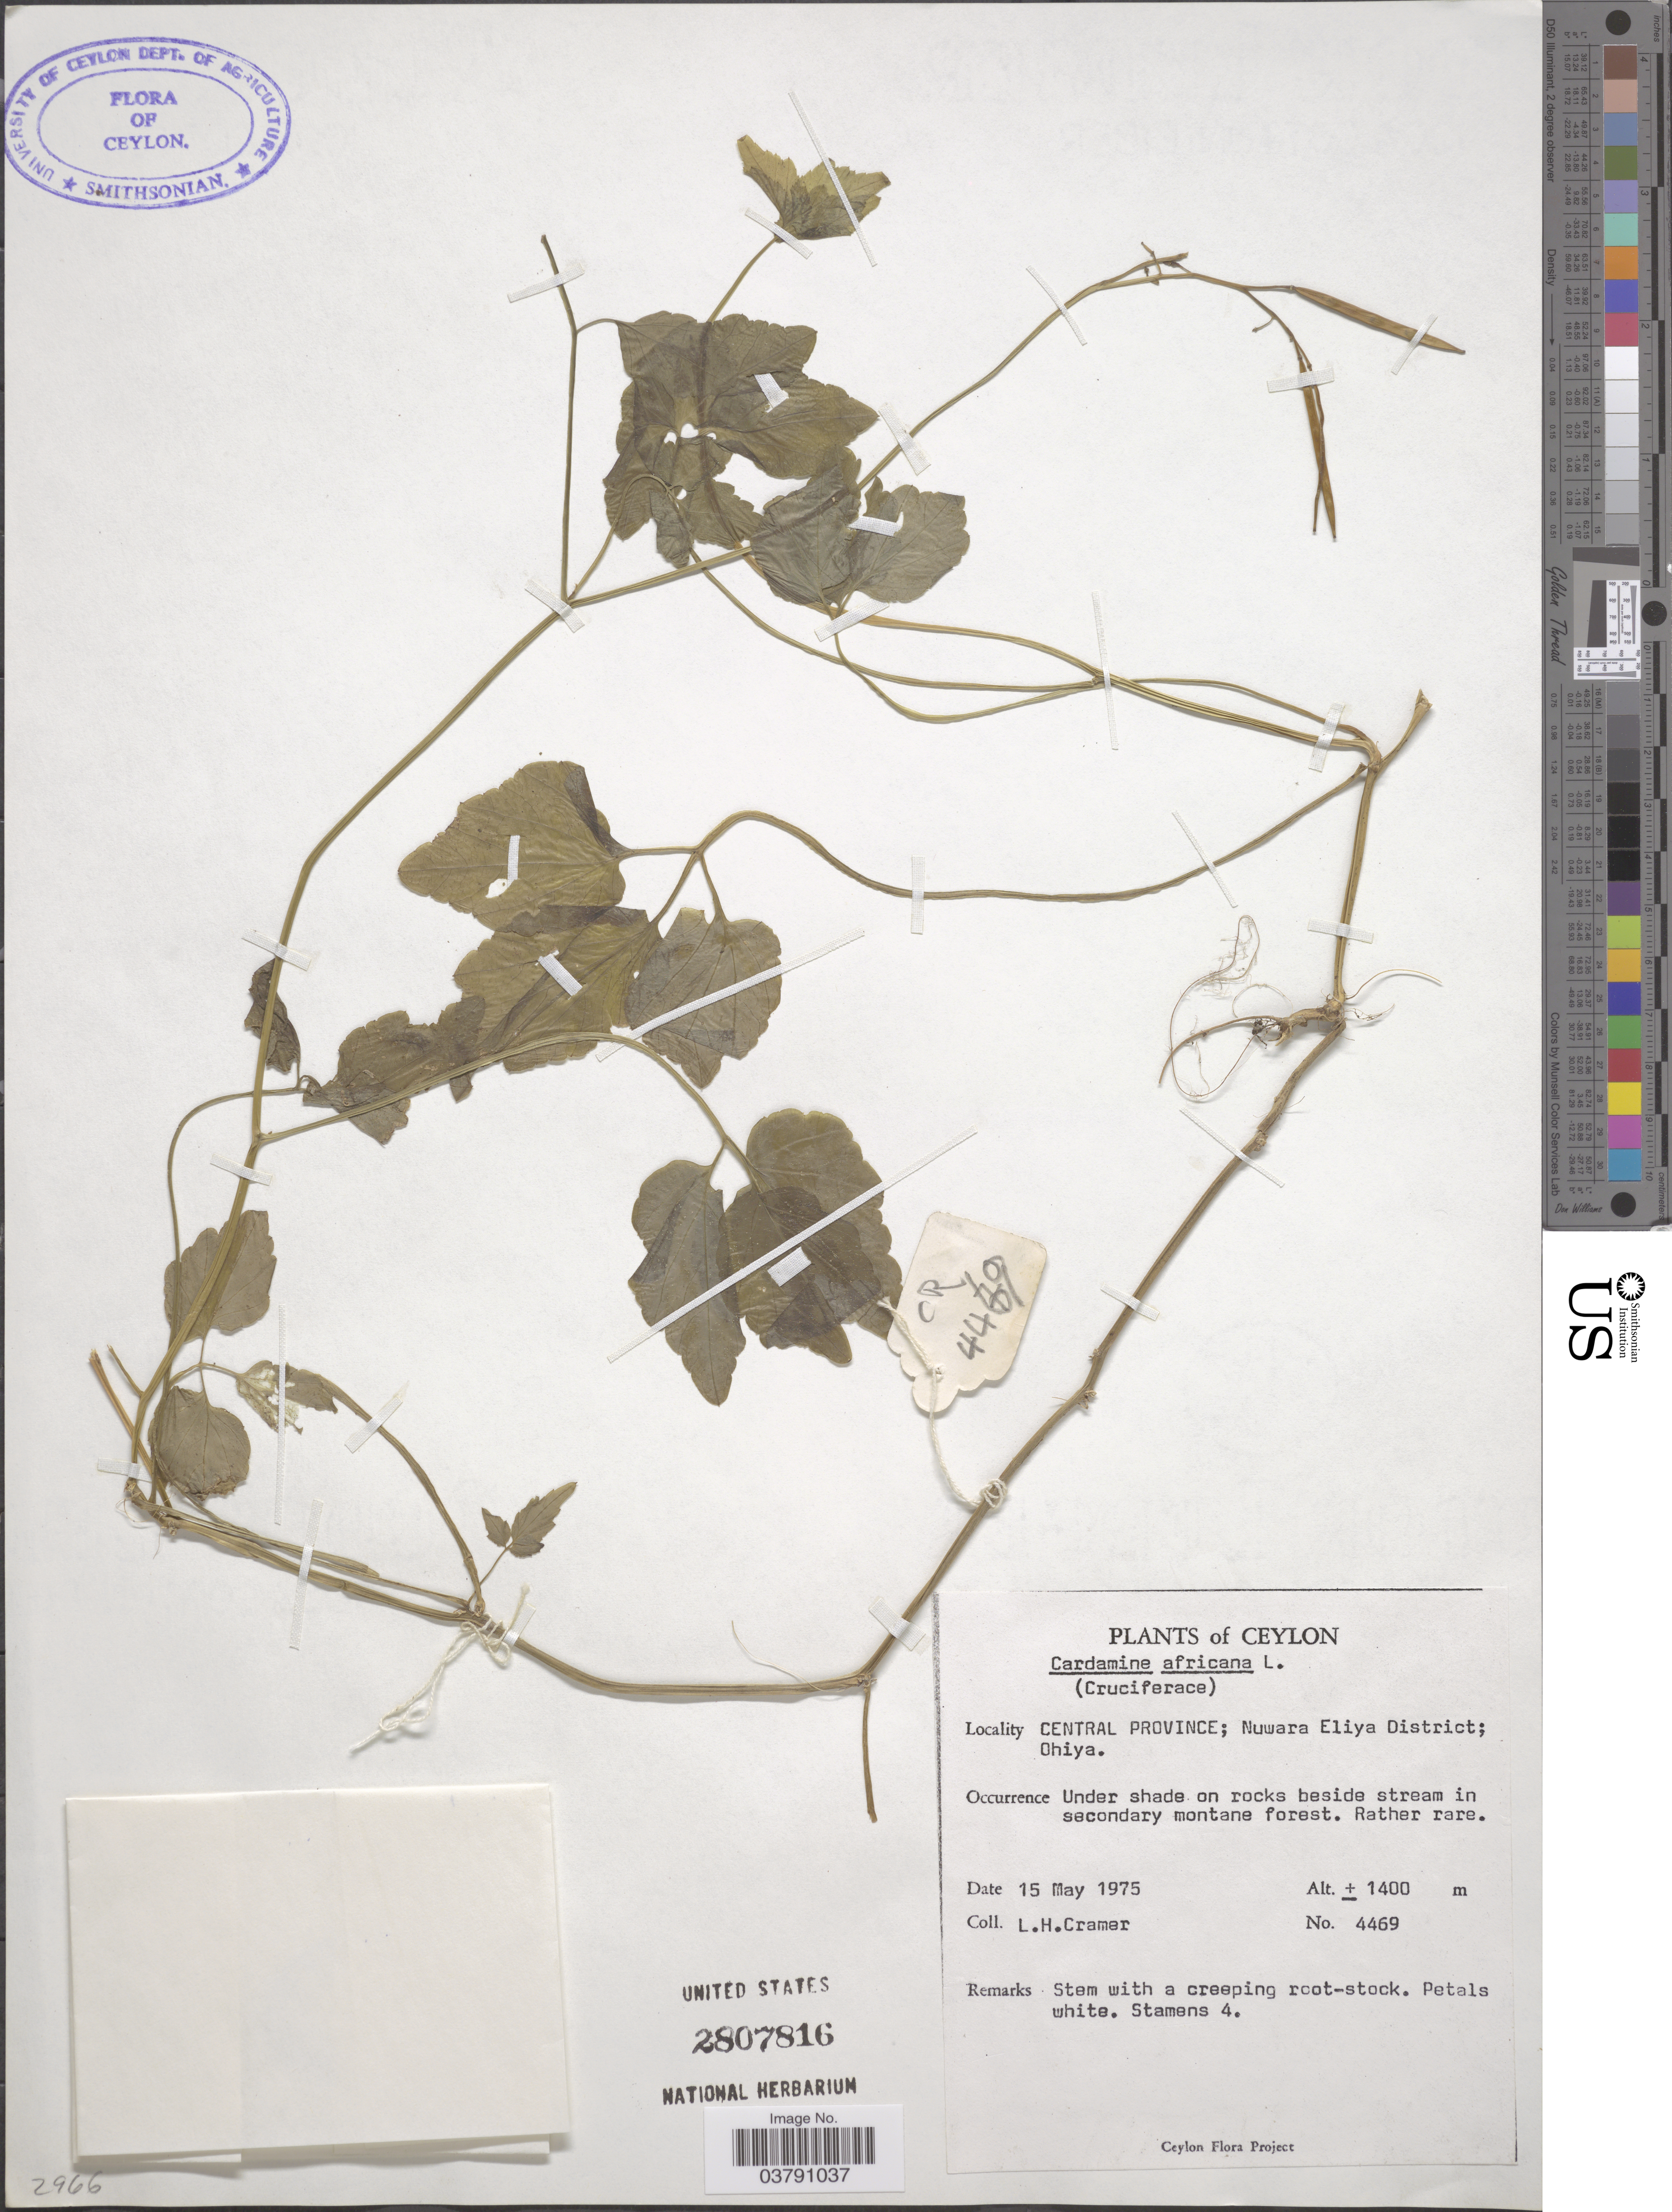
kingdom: Plantae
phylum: Tracheophyta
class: Magnoliopsida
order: Brassicales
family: Brassicaceae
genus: Cardamine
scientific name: Cardamine africana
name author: L.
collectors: L. H. Cramer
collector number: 4469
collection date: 1975-05-15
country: Sri Lanka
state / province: Central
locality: Ceylon. Nuwara Eliya District; Ohiya.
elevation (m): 1400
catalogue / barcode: US 2807816